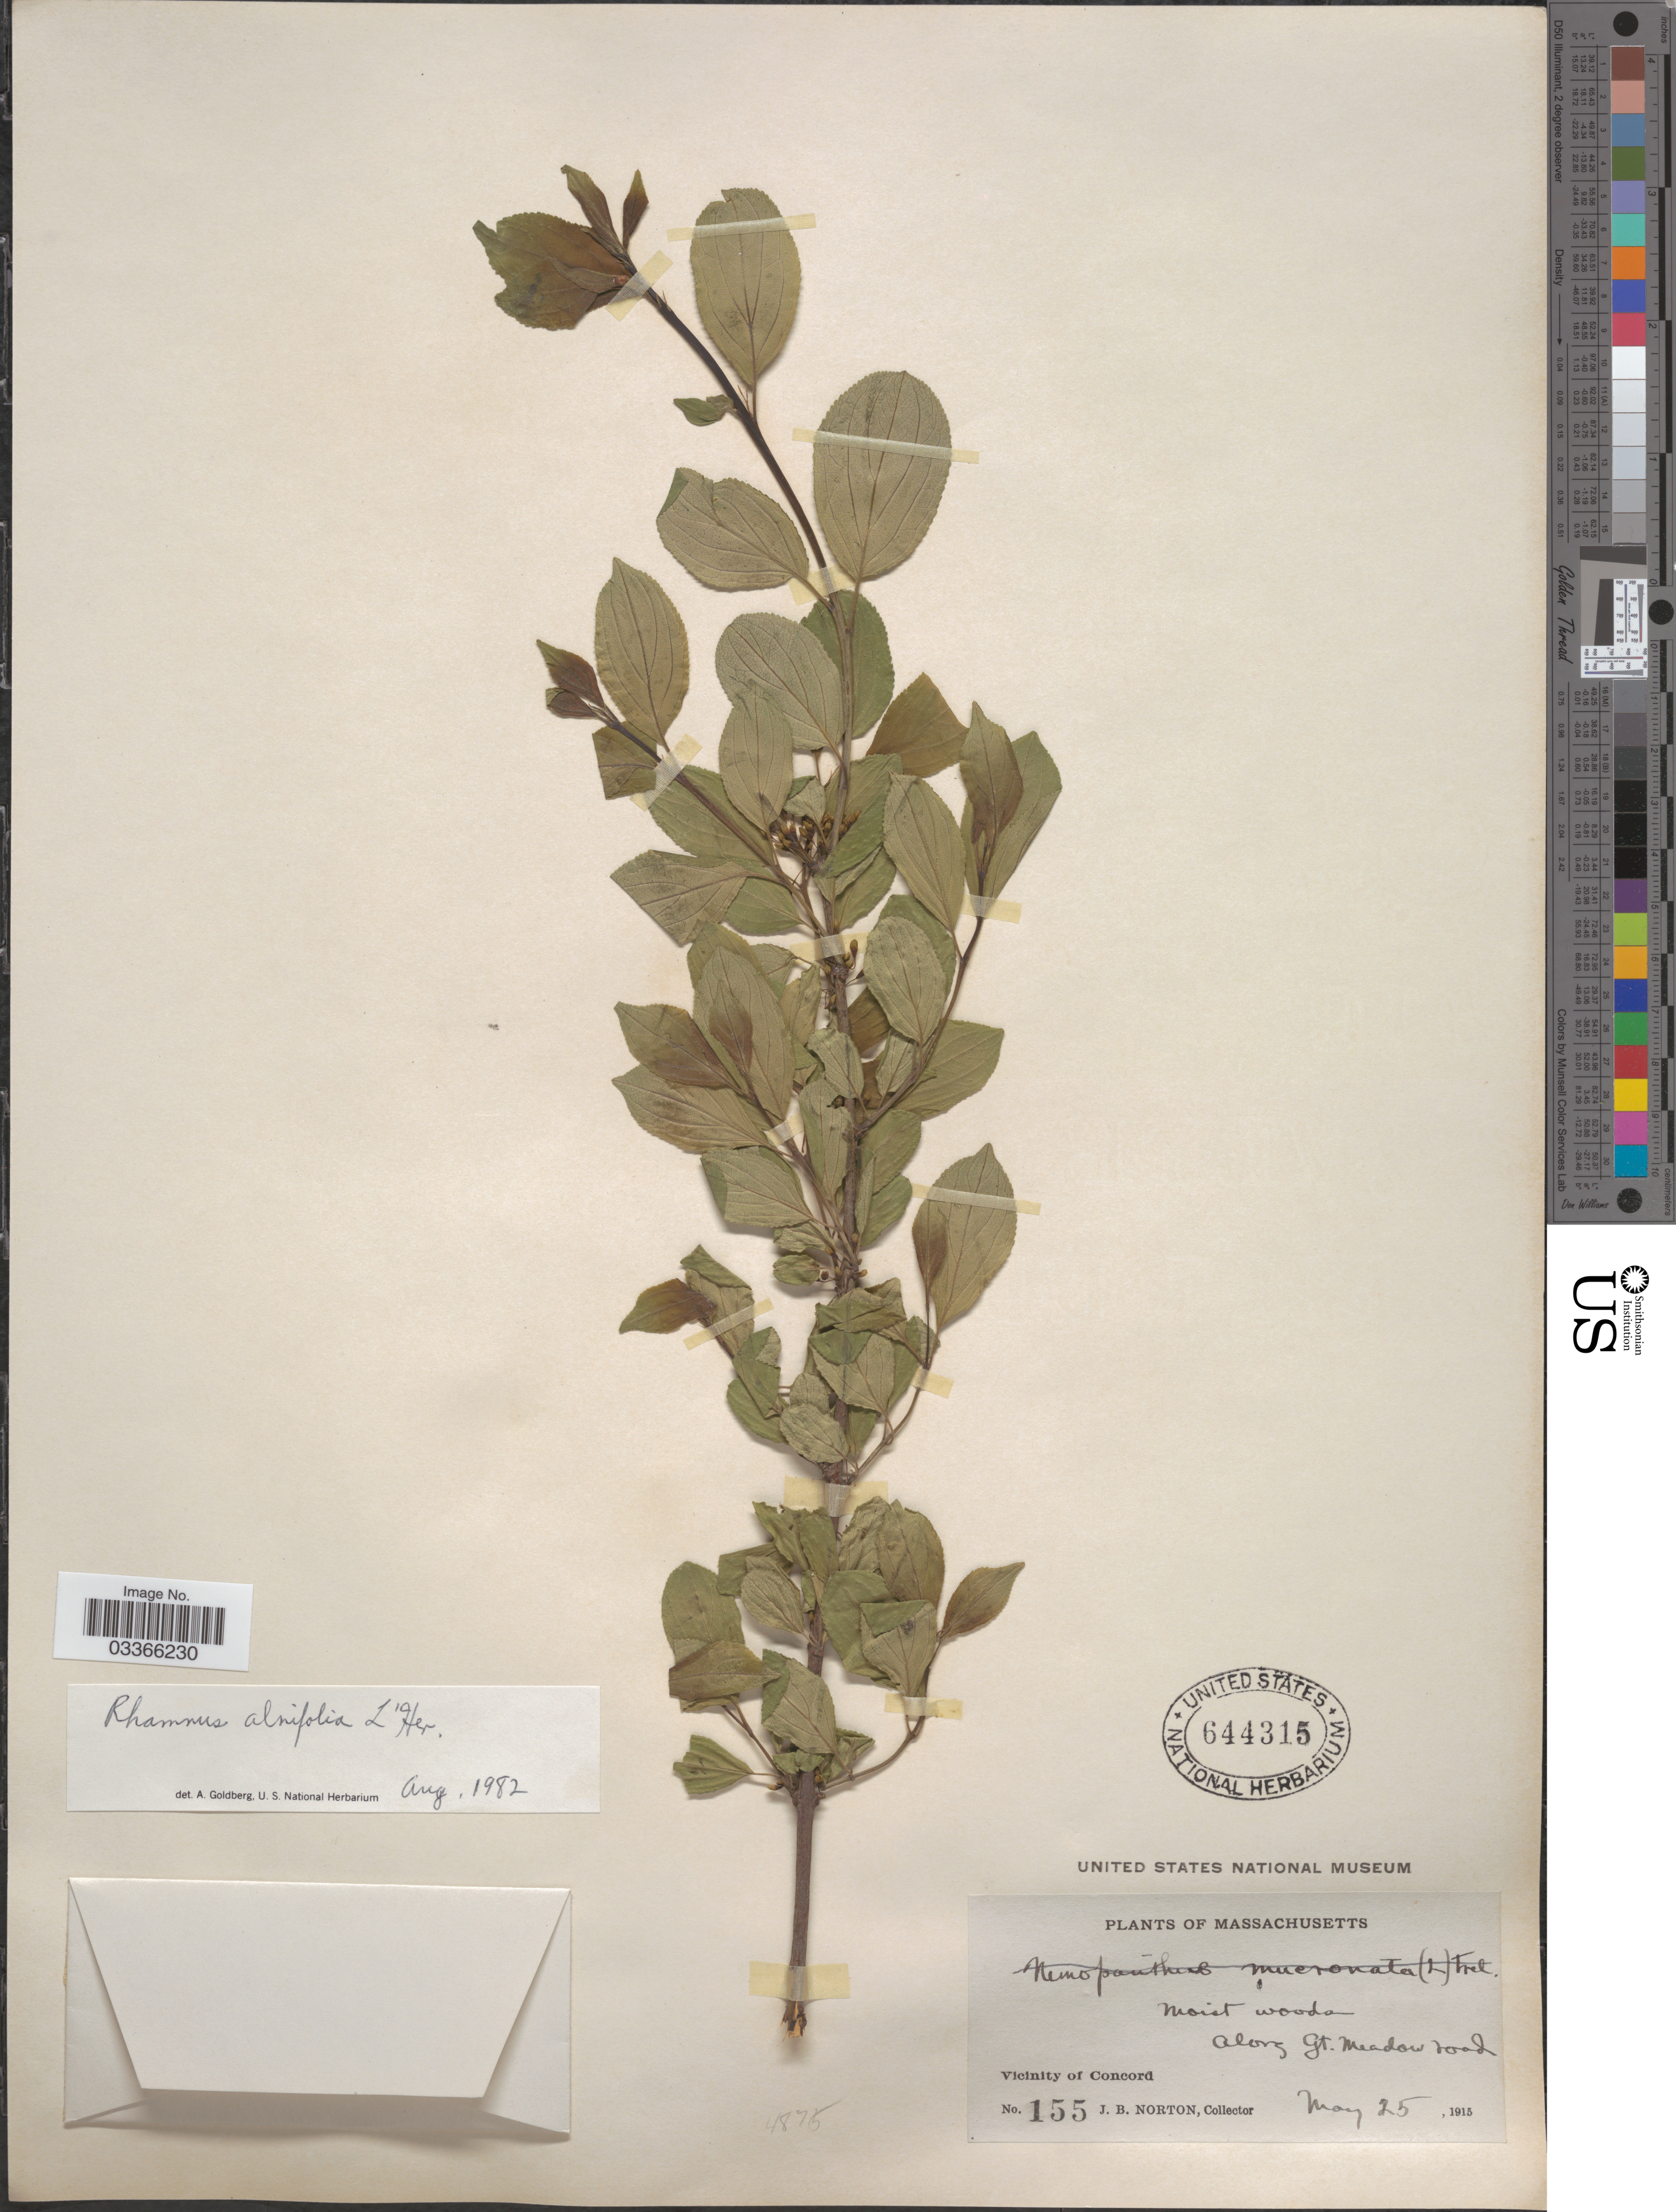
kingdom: Plantae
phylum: Tracheophyta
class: Magnoliopsida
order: Rosales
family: Rhamnaceae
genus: Rhamnus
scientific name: Rhamnus alnifolia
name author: L'Hér.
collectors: J. B. Norton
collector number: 155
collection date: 1915-05-25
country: United States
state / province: Massachusetts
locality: Along Gt. Meadow road, Vicinity of Concord.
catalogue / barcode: US 644315